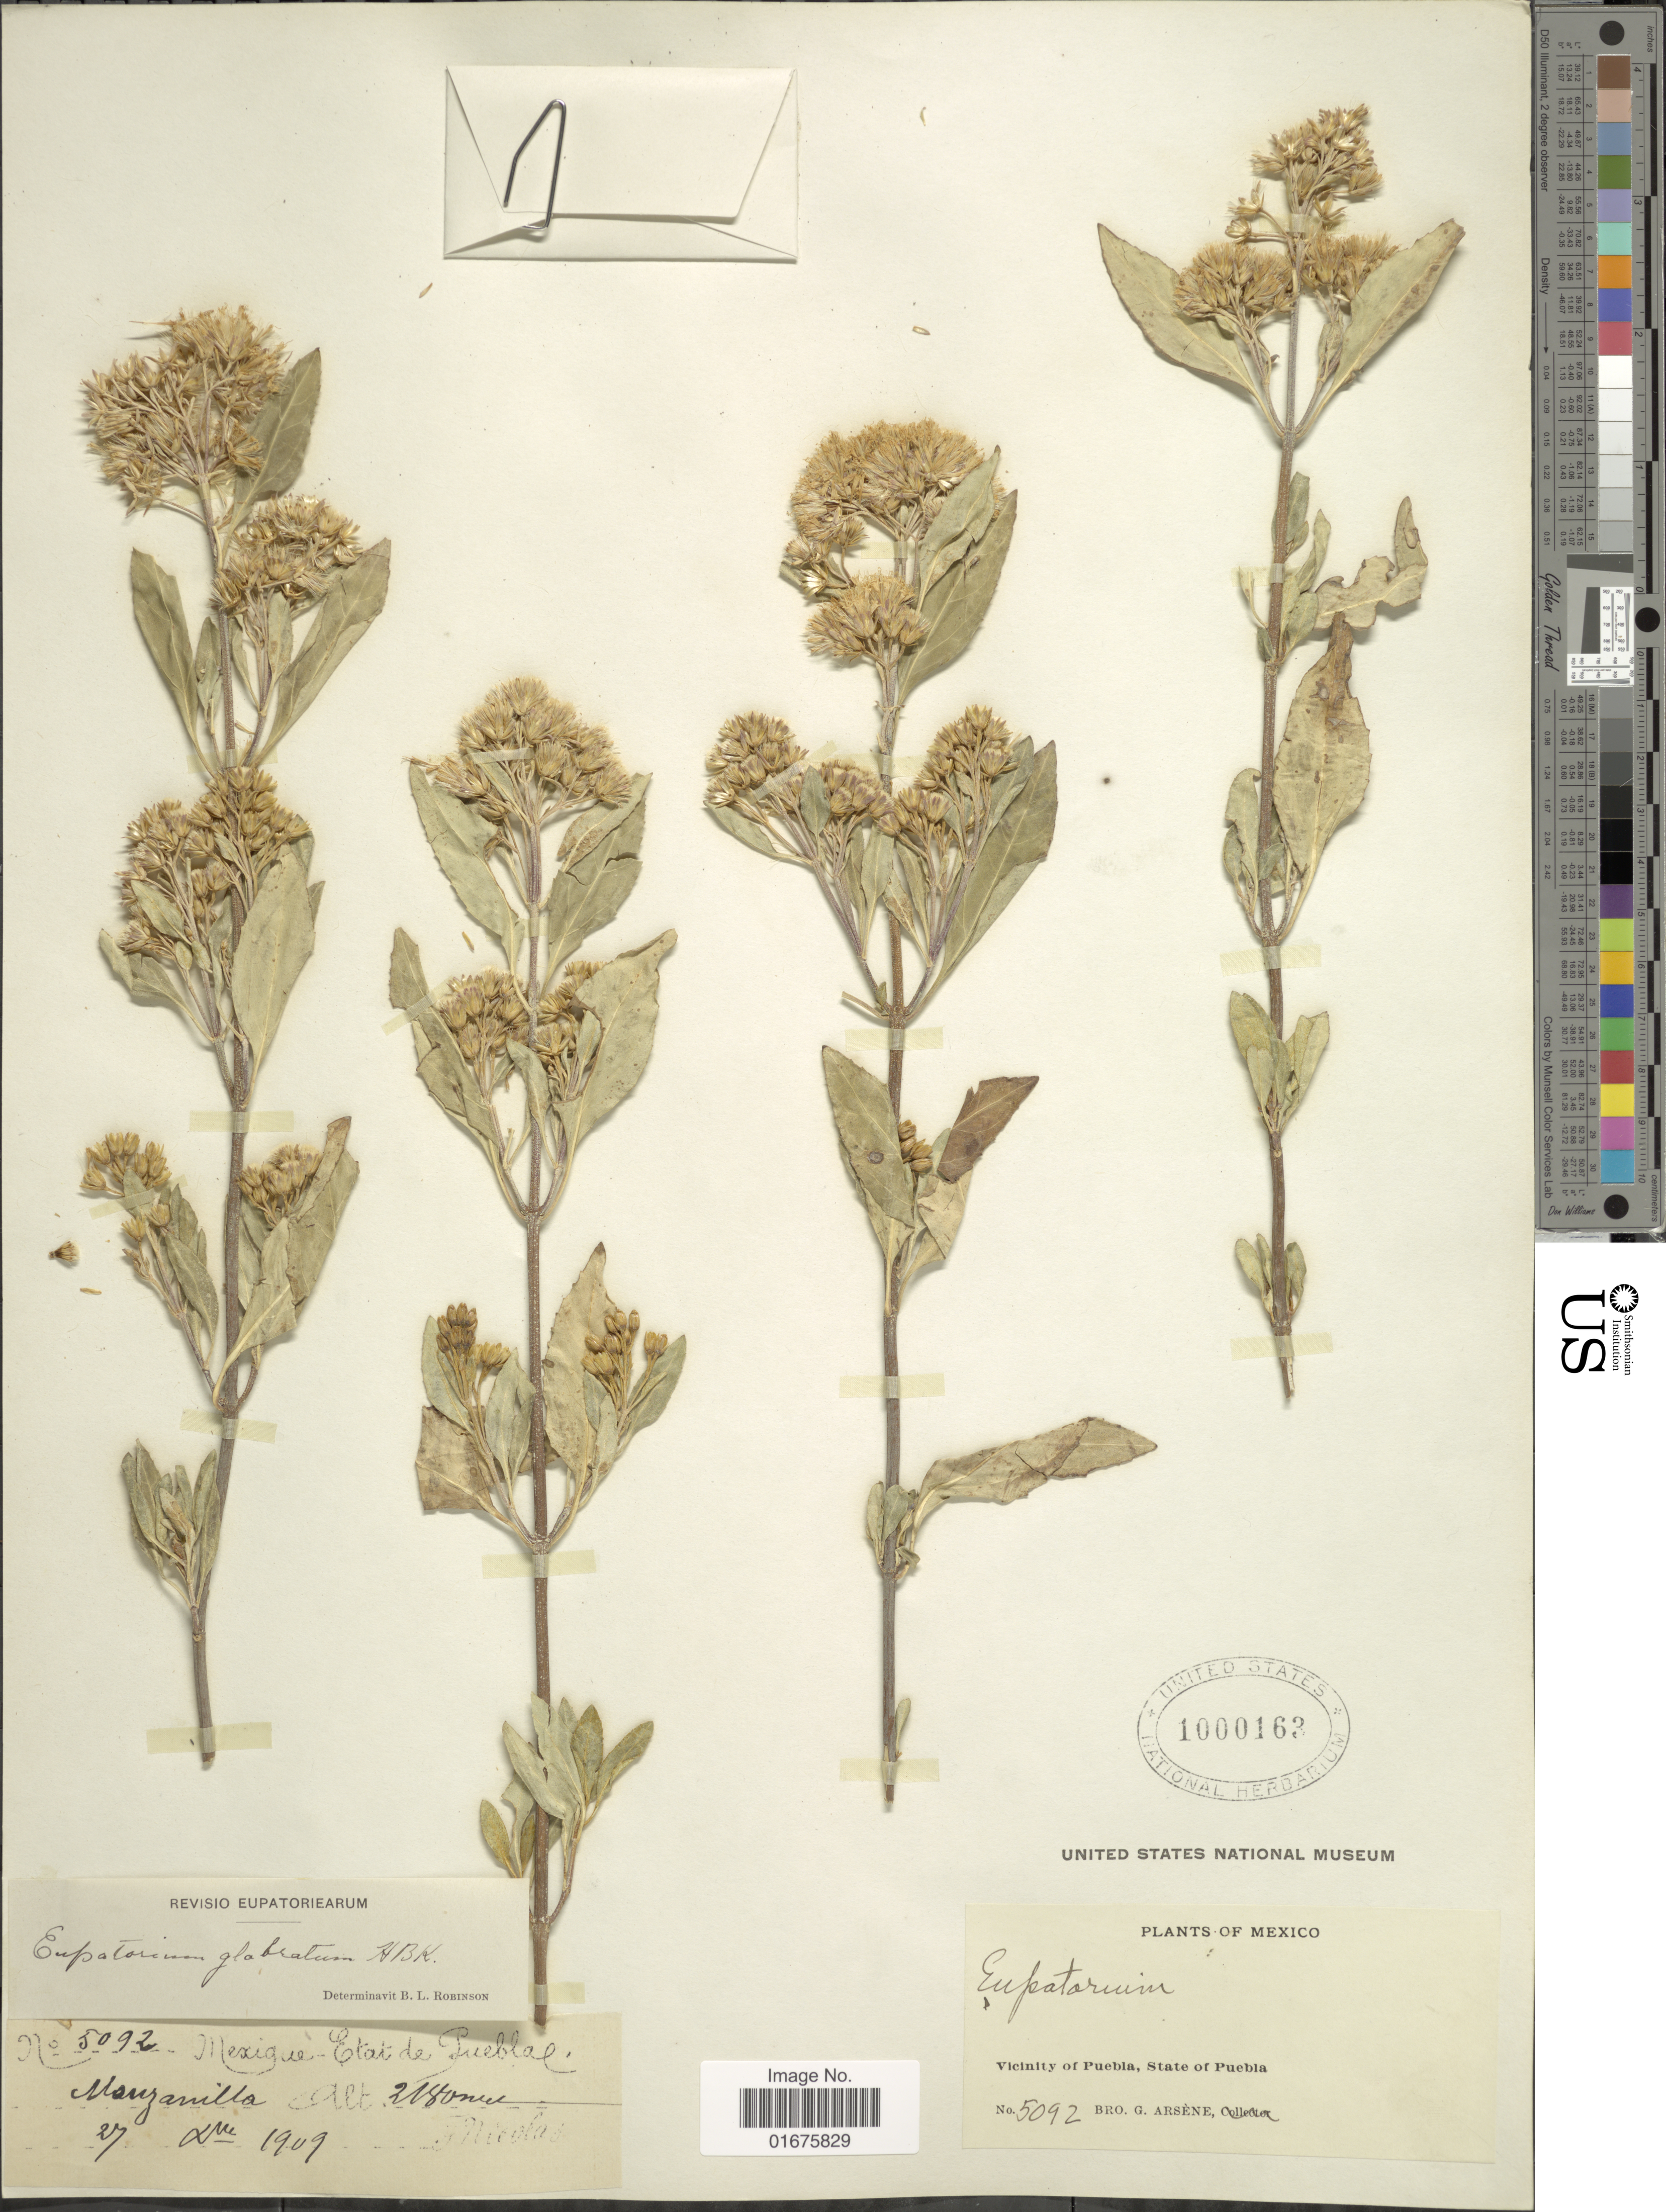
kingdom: Plantae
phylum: Tracheophyta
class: Magnoliopsida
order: Asterales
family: Asteraceae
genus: Ageratina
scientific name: Ageratina glabrata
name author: (Kunth) R.M. King & H. Rob.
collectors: Bro. G. Arsène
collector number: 5092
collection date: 1909-03-27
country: Mexico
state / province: Puebla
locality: Vicinity of Puebla, Marzanilla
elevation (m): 2180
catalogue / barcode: US 1000163